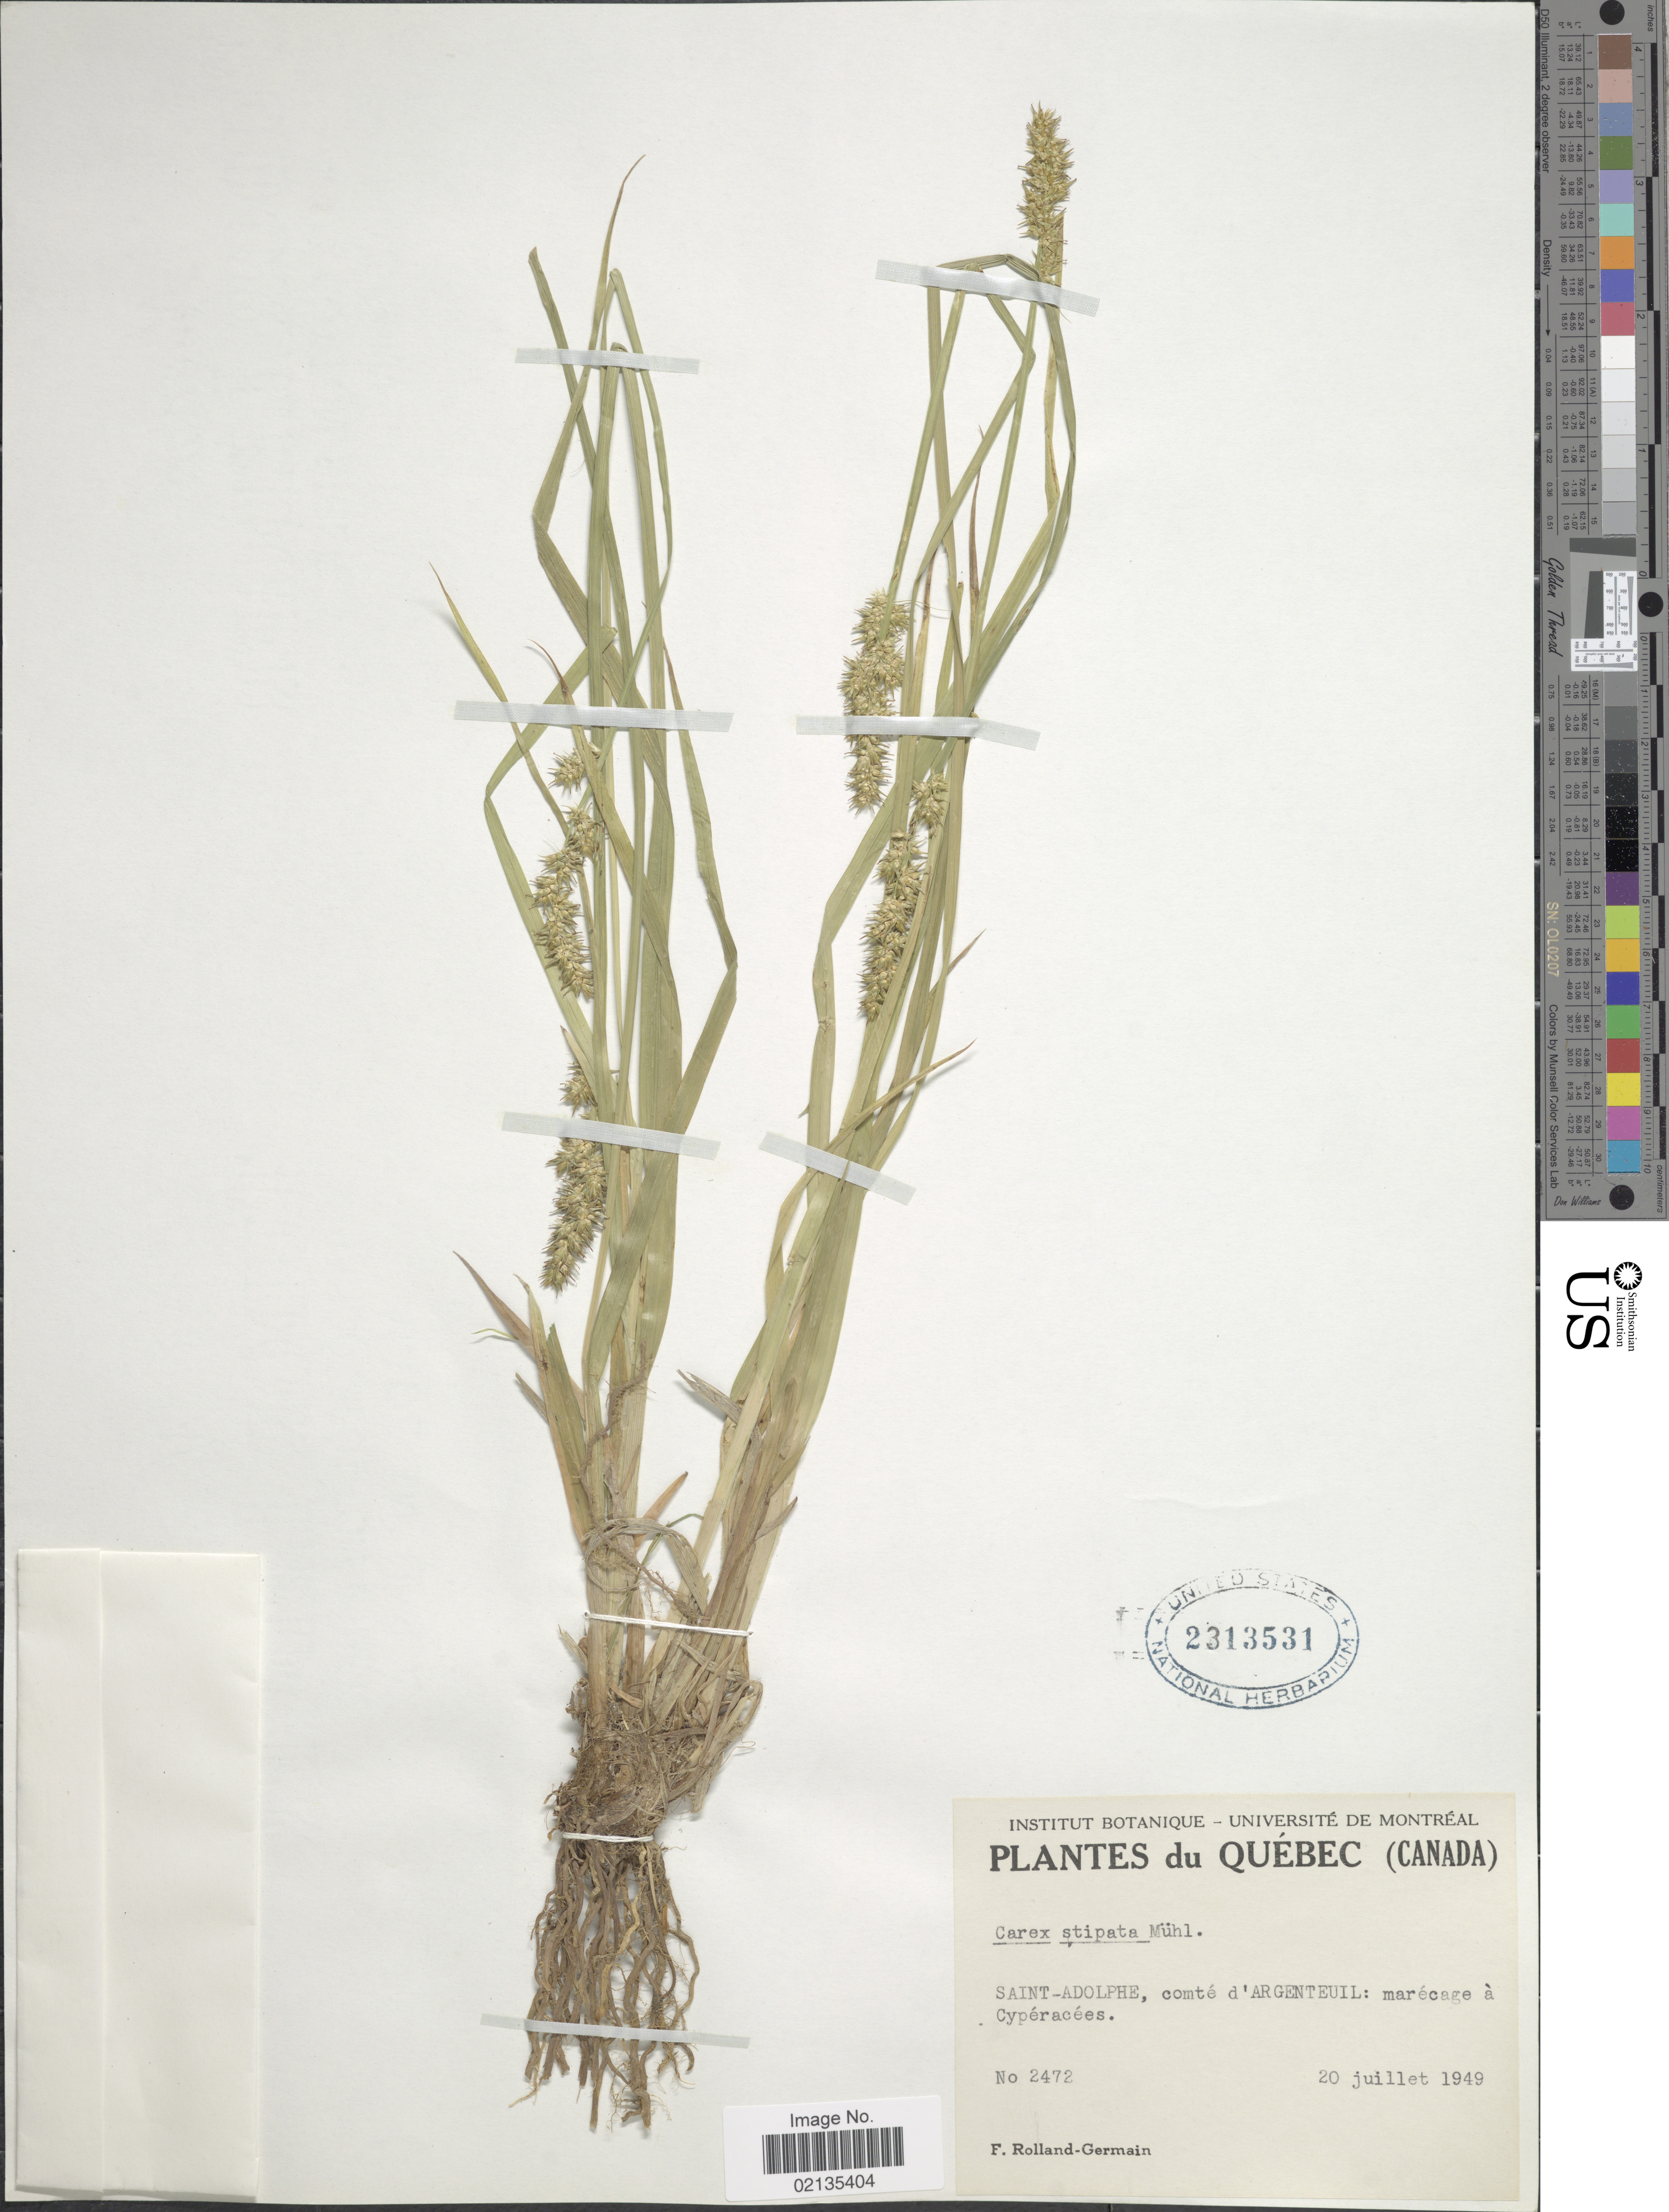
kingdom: Plantae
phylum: Tracheophyta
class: Liliopsida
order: Poales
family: Cyperaceae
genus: Carex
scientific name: Carex stipata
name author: Muhl. ex Willd.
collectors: Rolland-Germain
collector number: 2472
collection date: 1949-07-20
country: Canada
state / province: Quebec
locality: Saint-Adolphe, comte d'Argenteuil: marecage a Cuperacees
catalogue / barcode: US 2313531